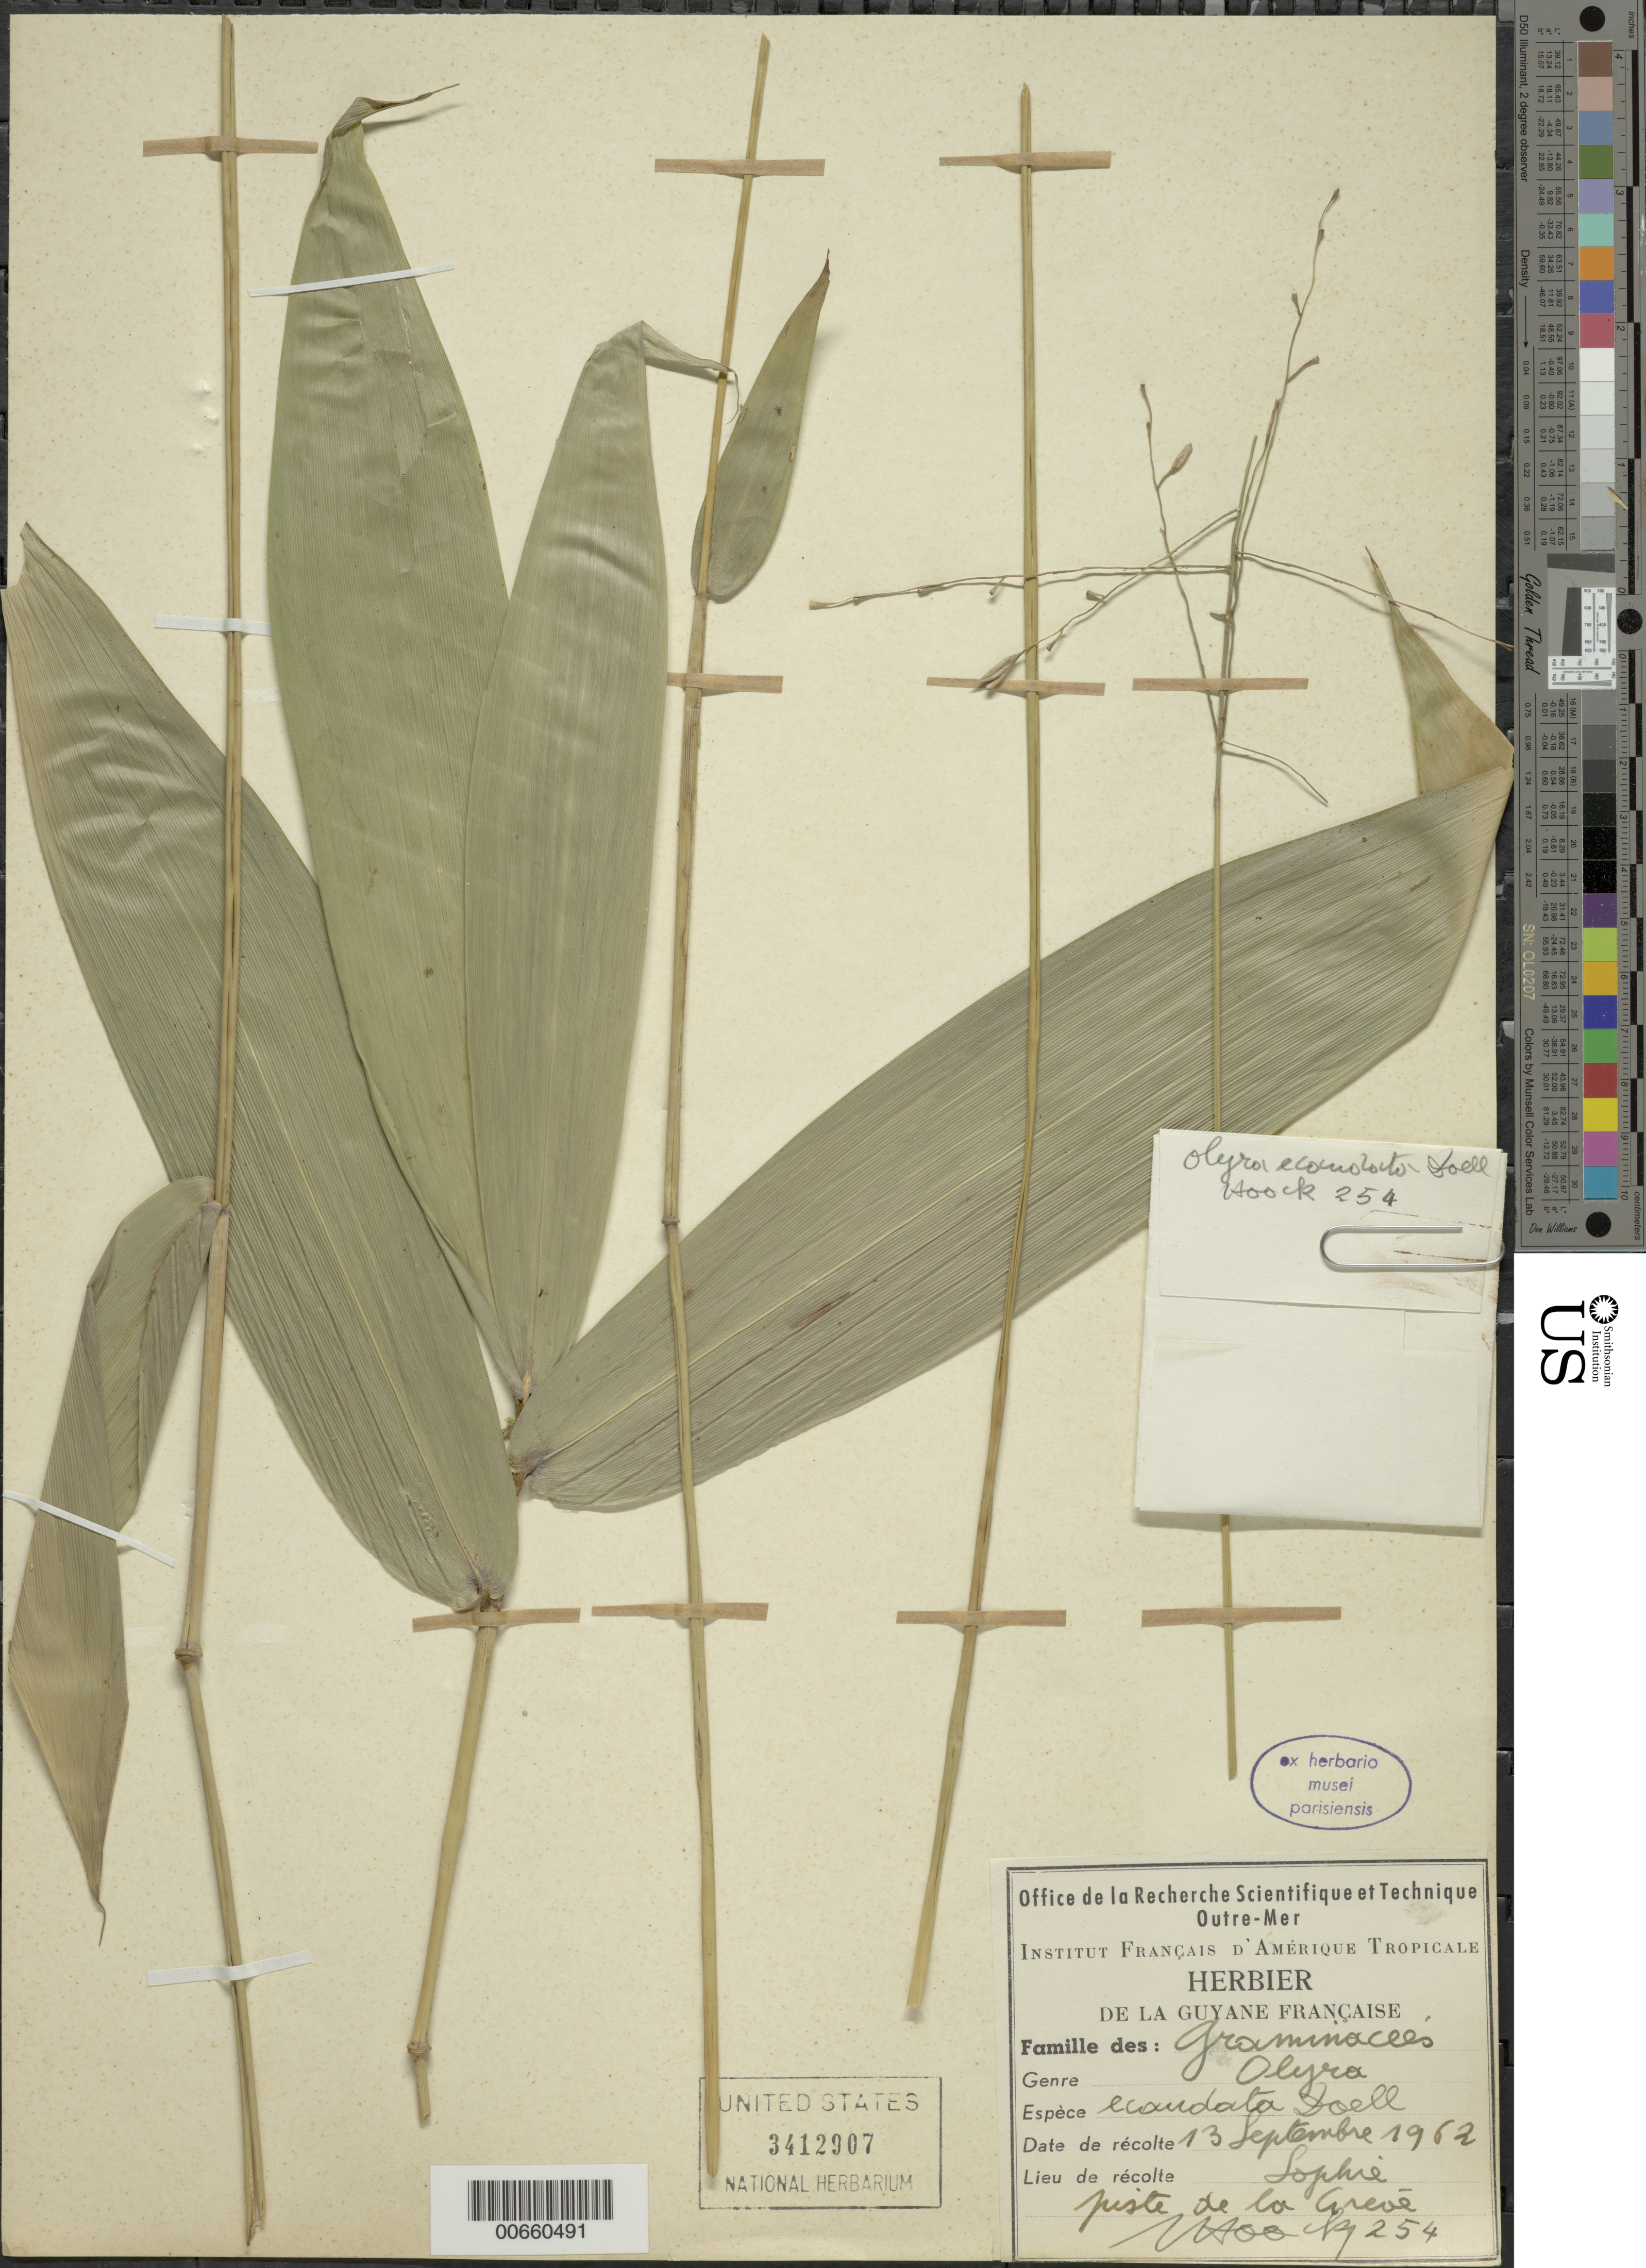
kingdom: Plantae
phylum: Tracheophyta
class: Liliopsida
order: Poales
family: Poaceae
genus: Olyra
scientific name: Olyra ecaudata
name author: Döll in Mart.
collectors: J. Hoock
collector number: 254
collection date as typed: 13-Sep-62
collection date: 1962-09-13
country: French Guiana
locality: Sophie, piste de la Grevè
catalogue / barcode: US 3412907